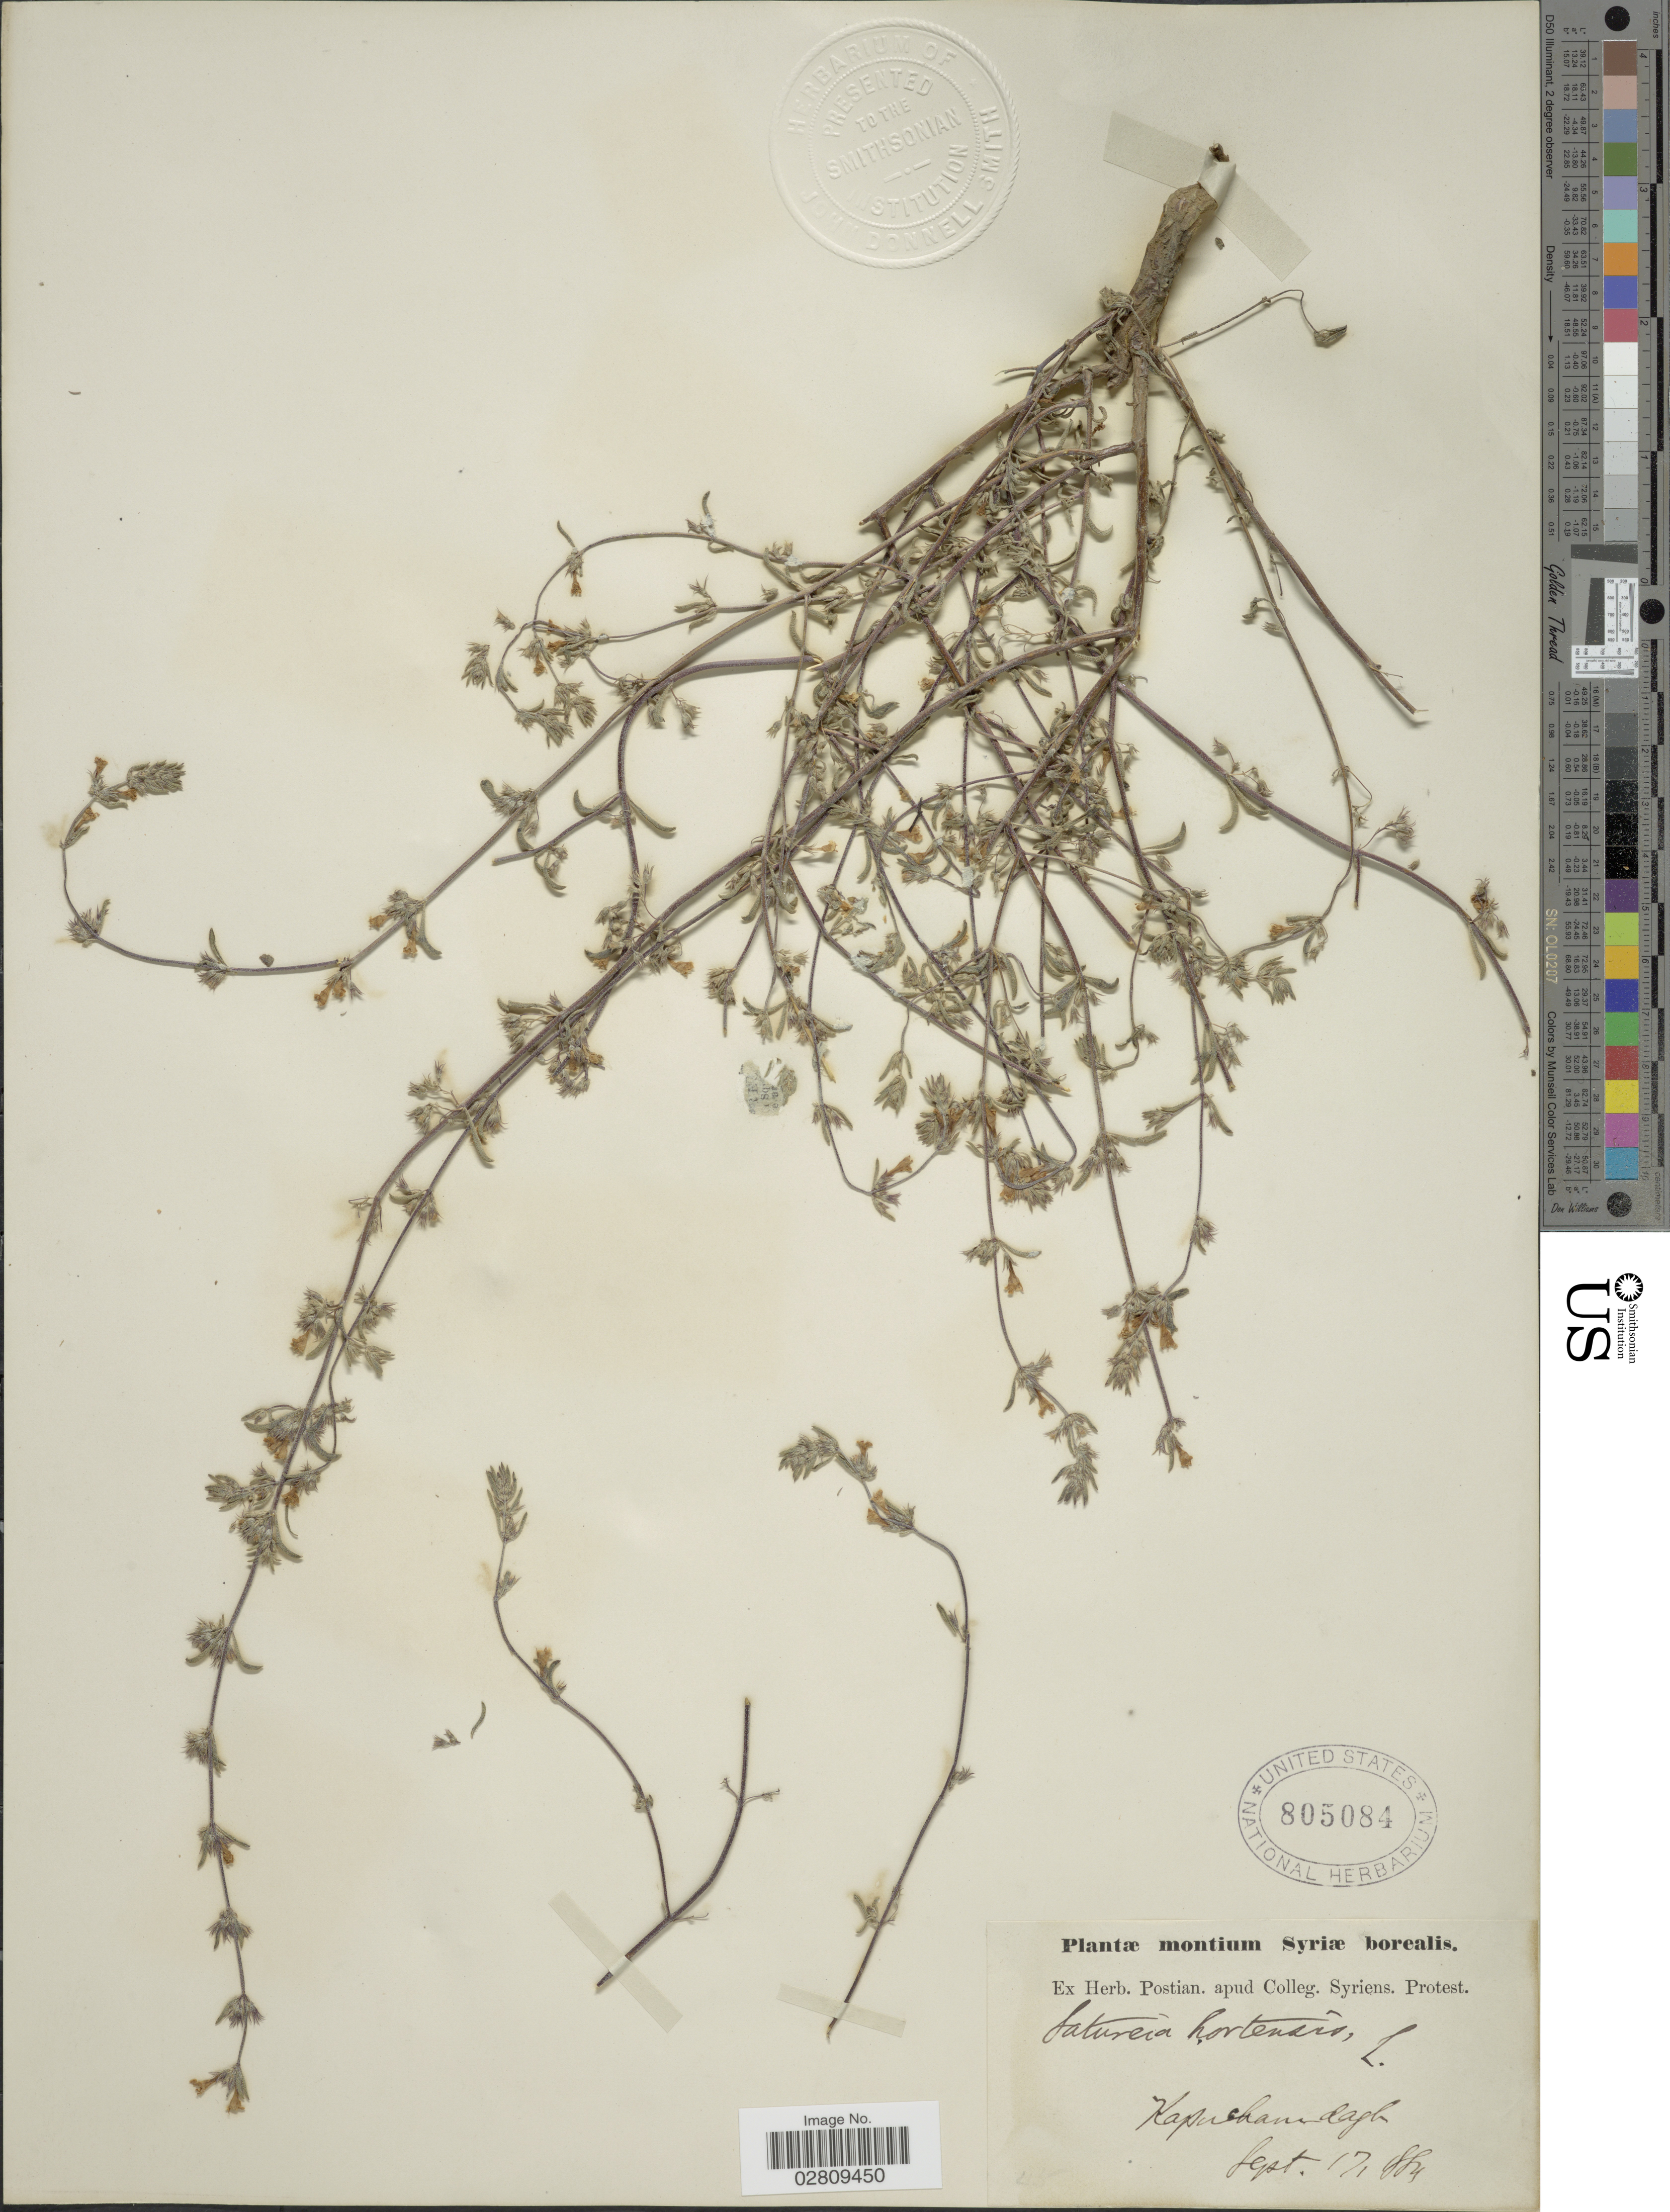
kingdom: Plantae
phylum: Tracheophyta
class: Magnoliopsida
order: Lamiales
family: Lamiaceae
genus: Satureja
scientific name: Satureja hortensis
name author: L.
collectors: ex herb. Postian. apud Colleg. Syriens. Protest. USE "Fannie P. A. Shepard" (10308853) AS PRIMARY COLLECTOR INSTEAD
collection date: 1884-09-17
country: Syria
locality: Montium Syriæ borealis. Kapuskamdagh [interpreted].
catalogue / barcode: US 805084